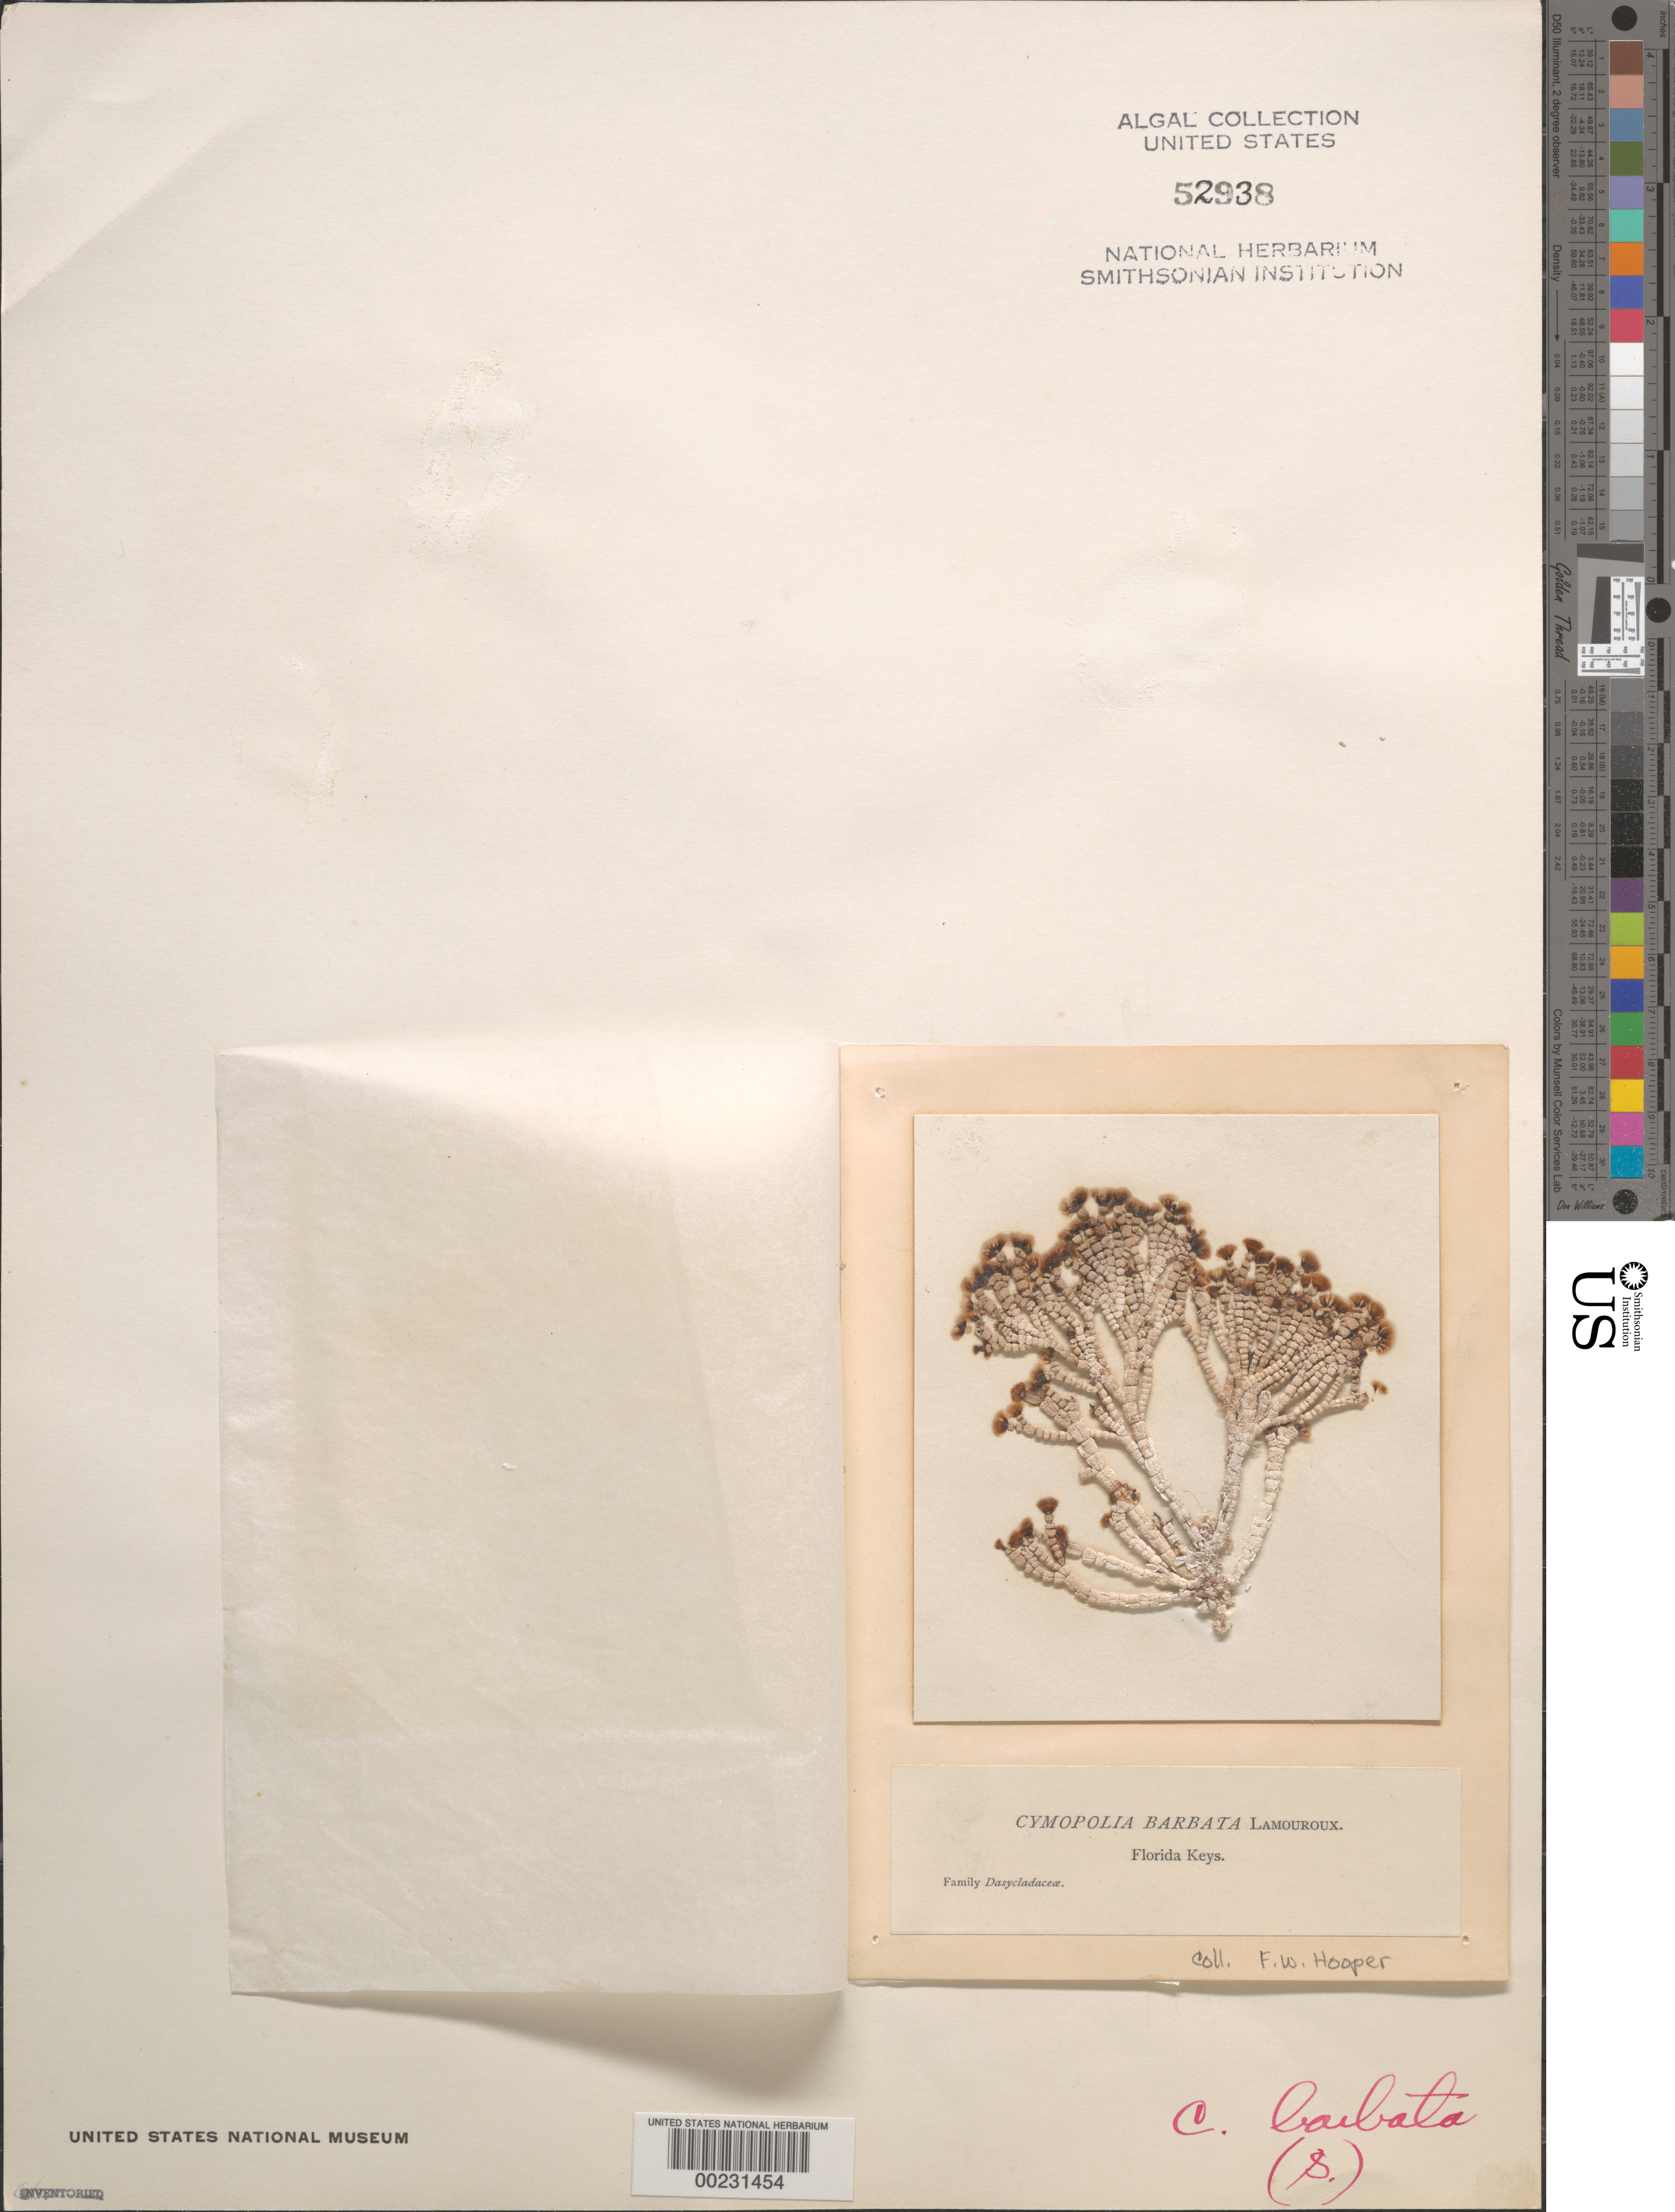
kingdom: Plantae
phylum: Chlorophyta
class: Ulvophyceae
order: Dasycladales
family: Dasycladaceae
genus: Cymopolia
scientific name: Cymopolia barbata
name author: (L.) J.V.Lamouroux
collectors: F. Hooper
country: United States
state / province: Florida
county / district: Monroe County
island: Florida Keys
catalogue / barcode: US 52938